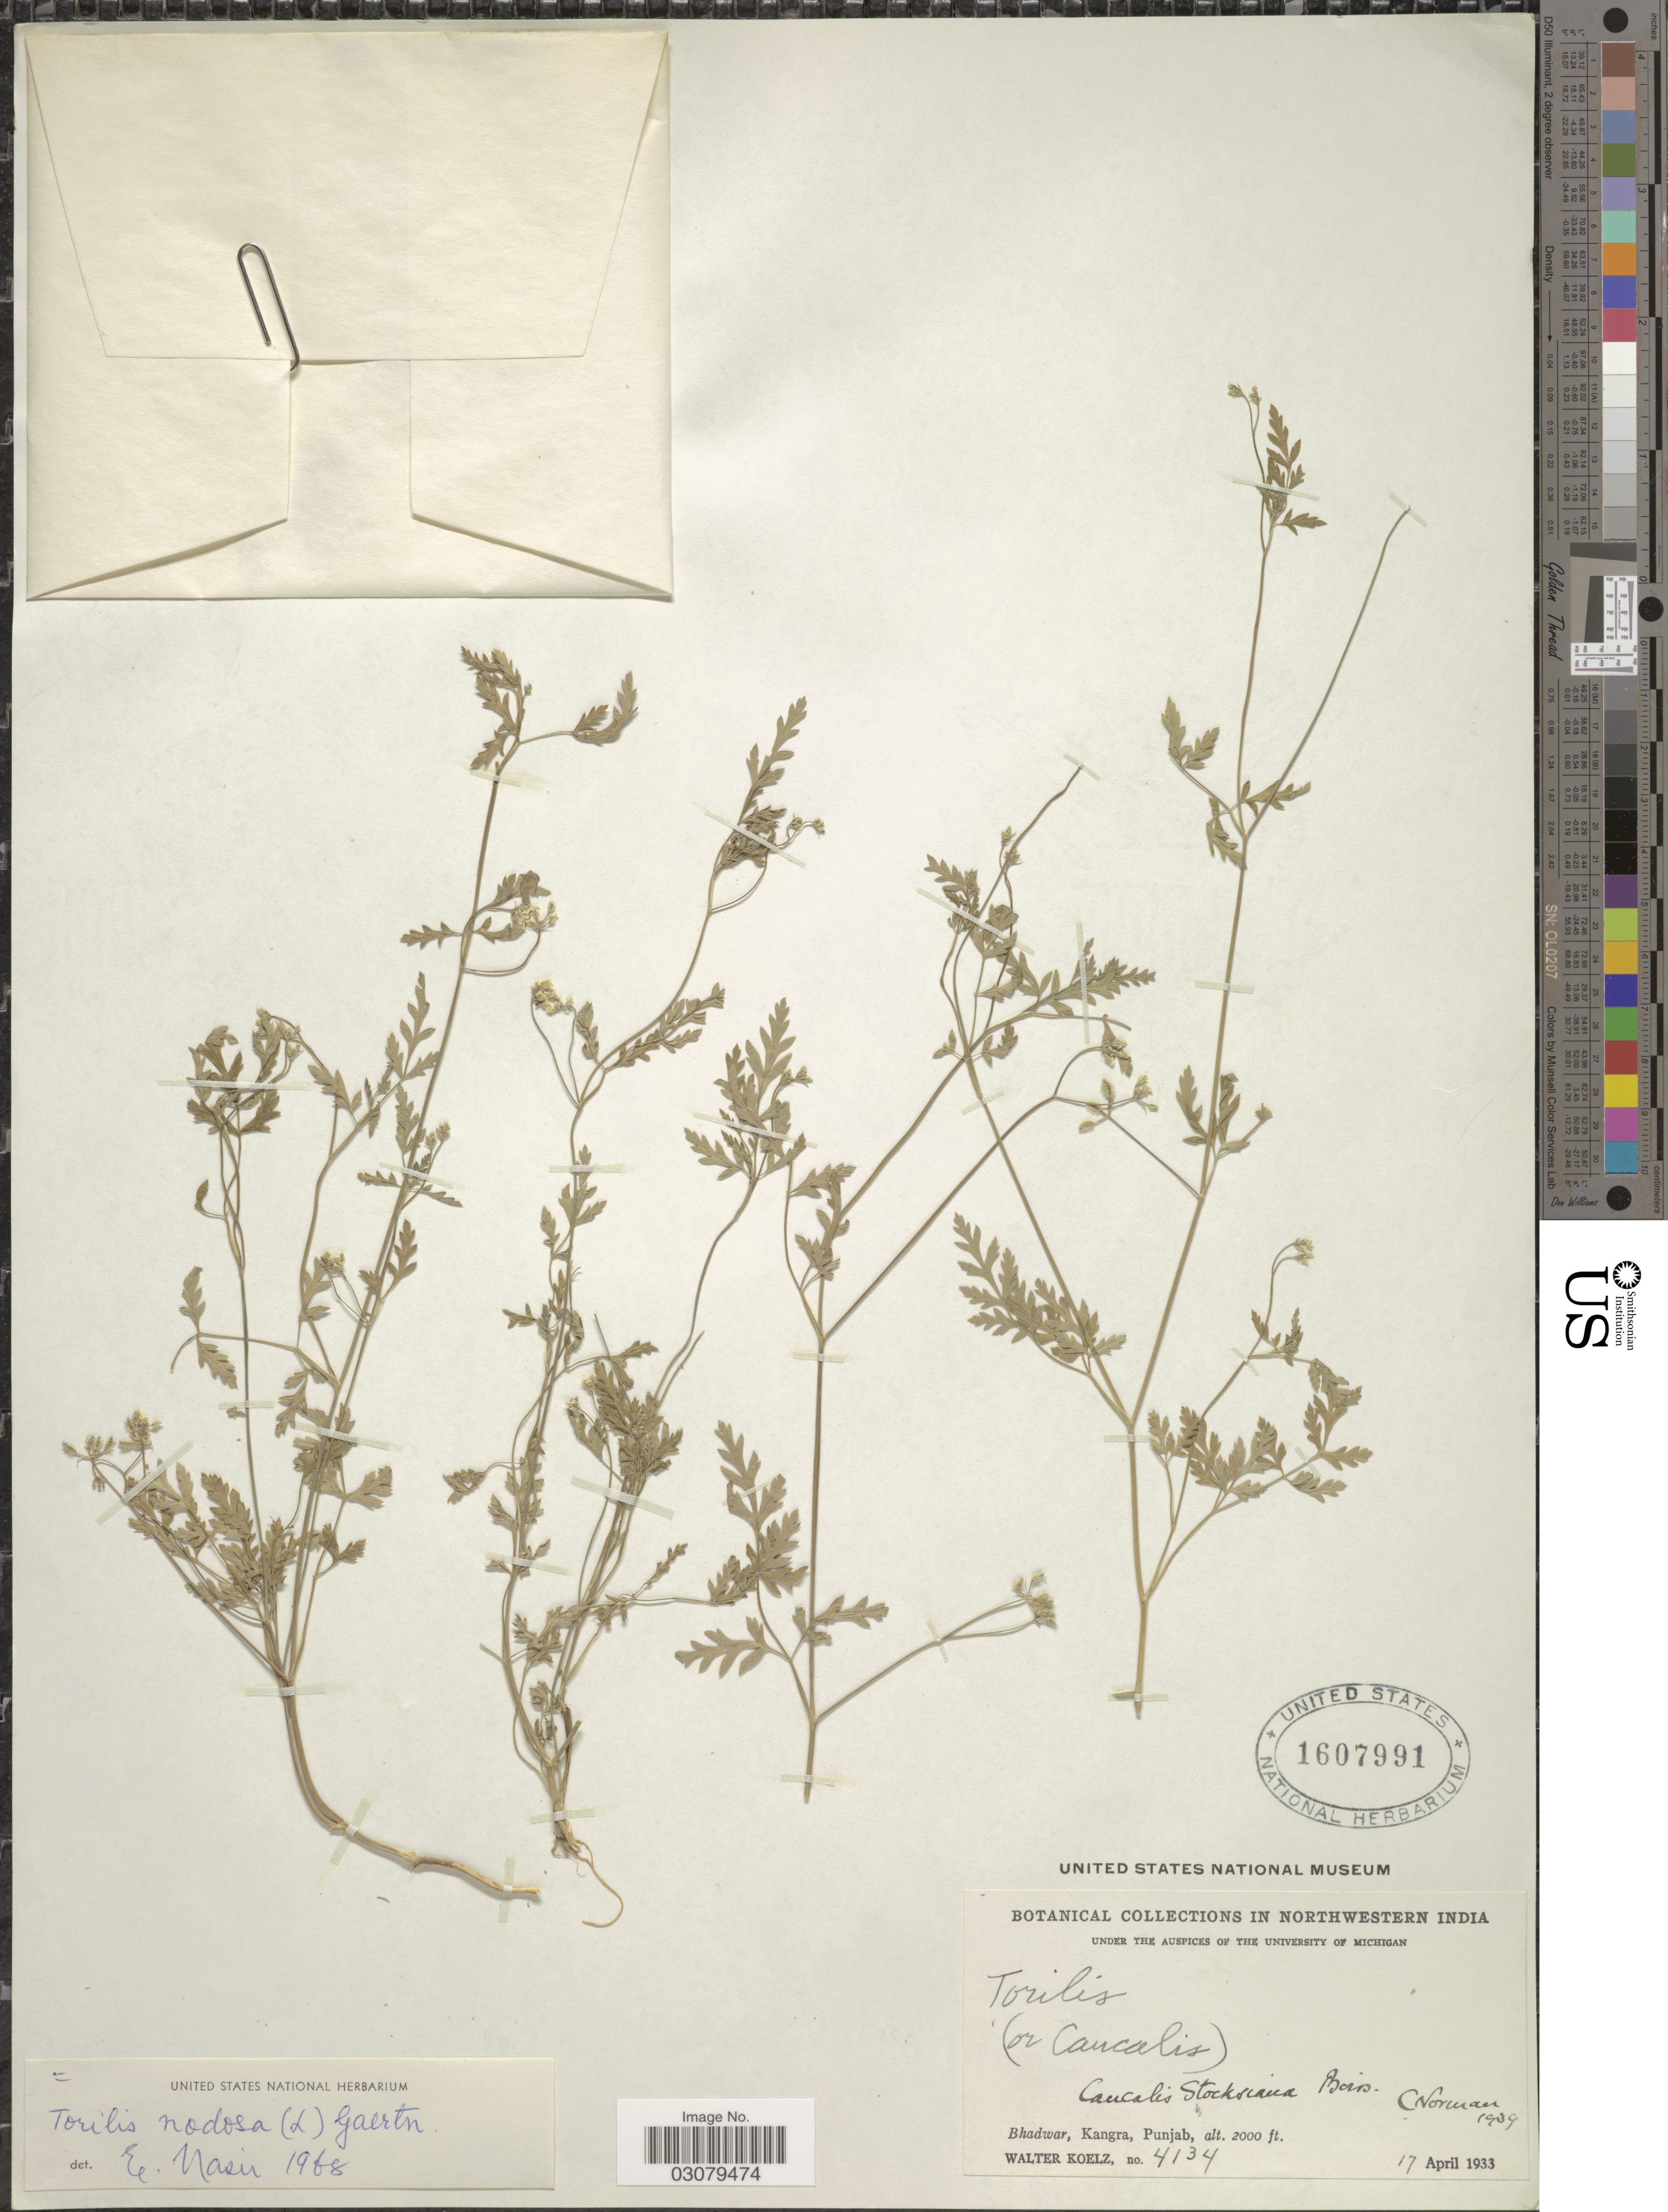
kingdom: Plantae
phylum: Tracheophyta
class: Magnoliopsida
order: Apiales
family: Apiaceae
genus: Torilis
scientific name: Torilis nodosa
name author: (L.) Gaertn.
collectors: W. N. Koelz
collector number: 4134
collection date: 1933-04-17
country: India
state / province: Punjab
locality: Northwestern India. Bhadwar, Kangra.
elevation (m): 610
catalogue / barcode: US 1607991